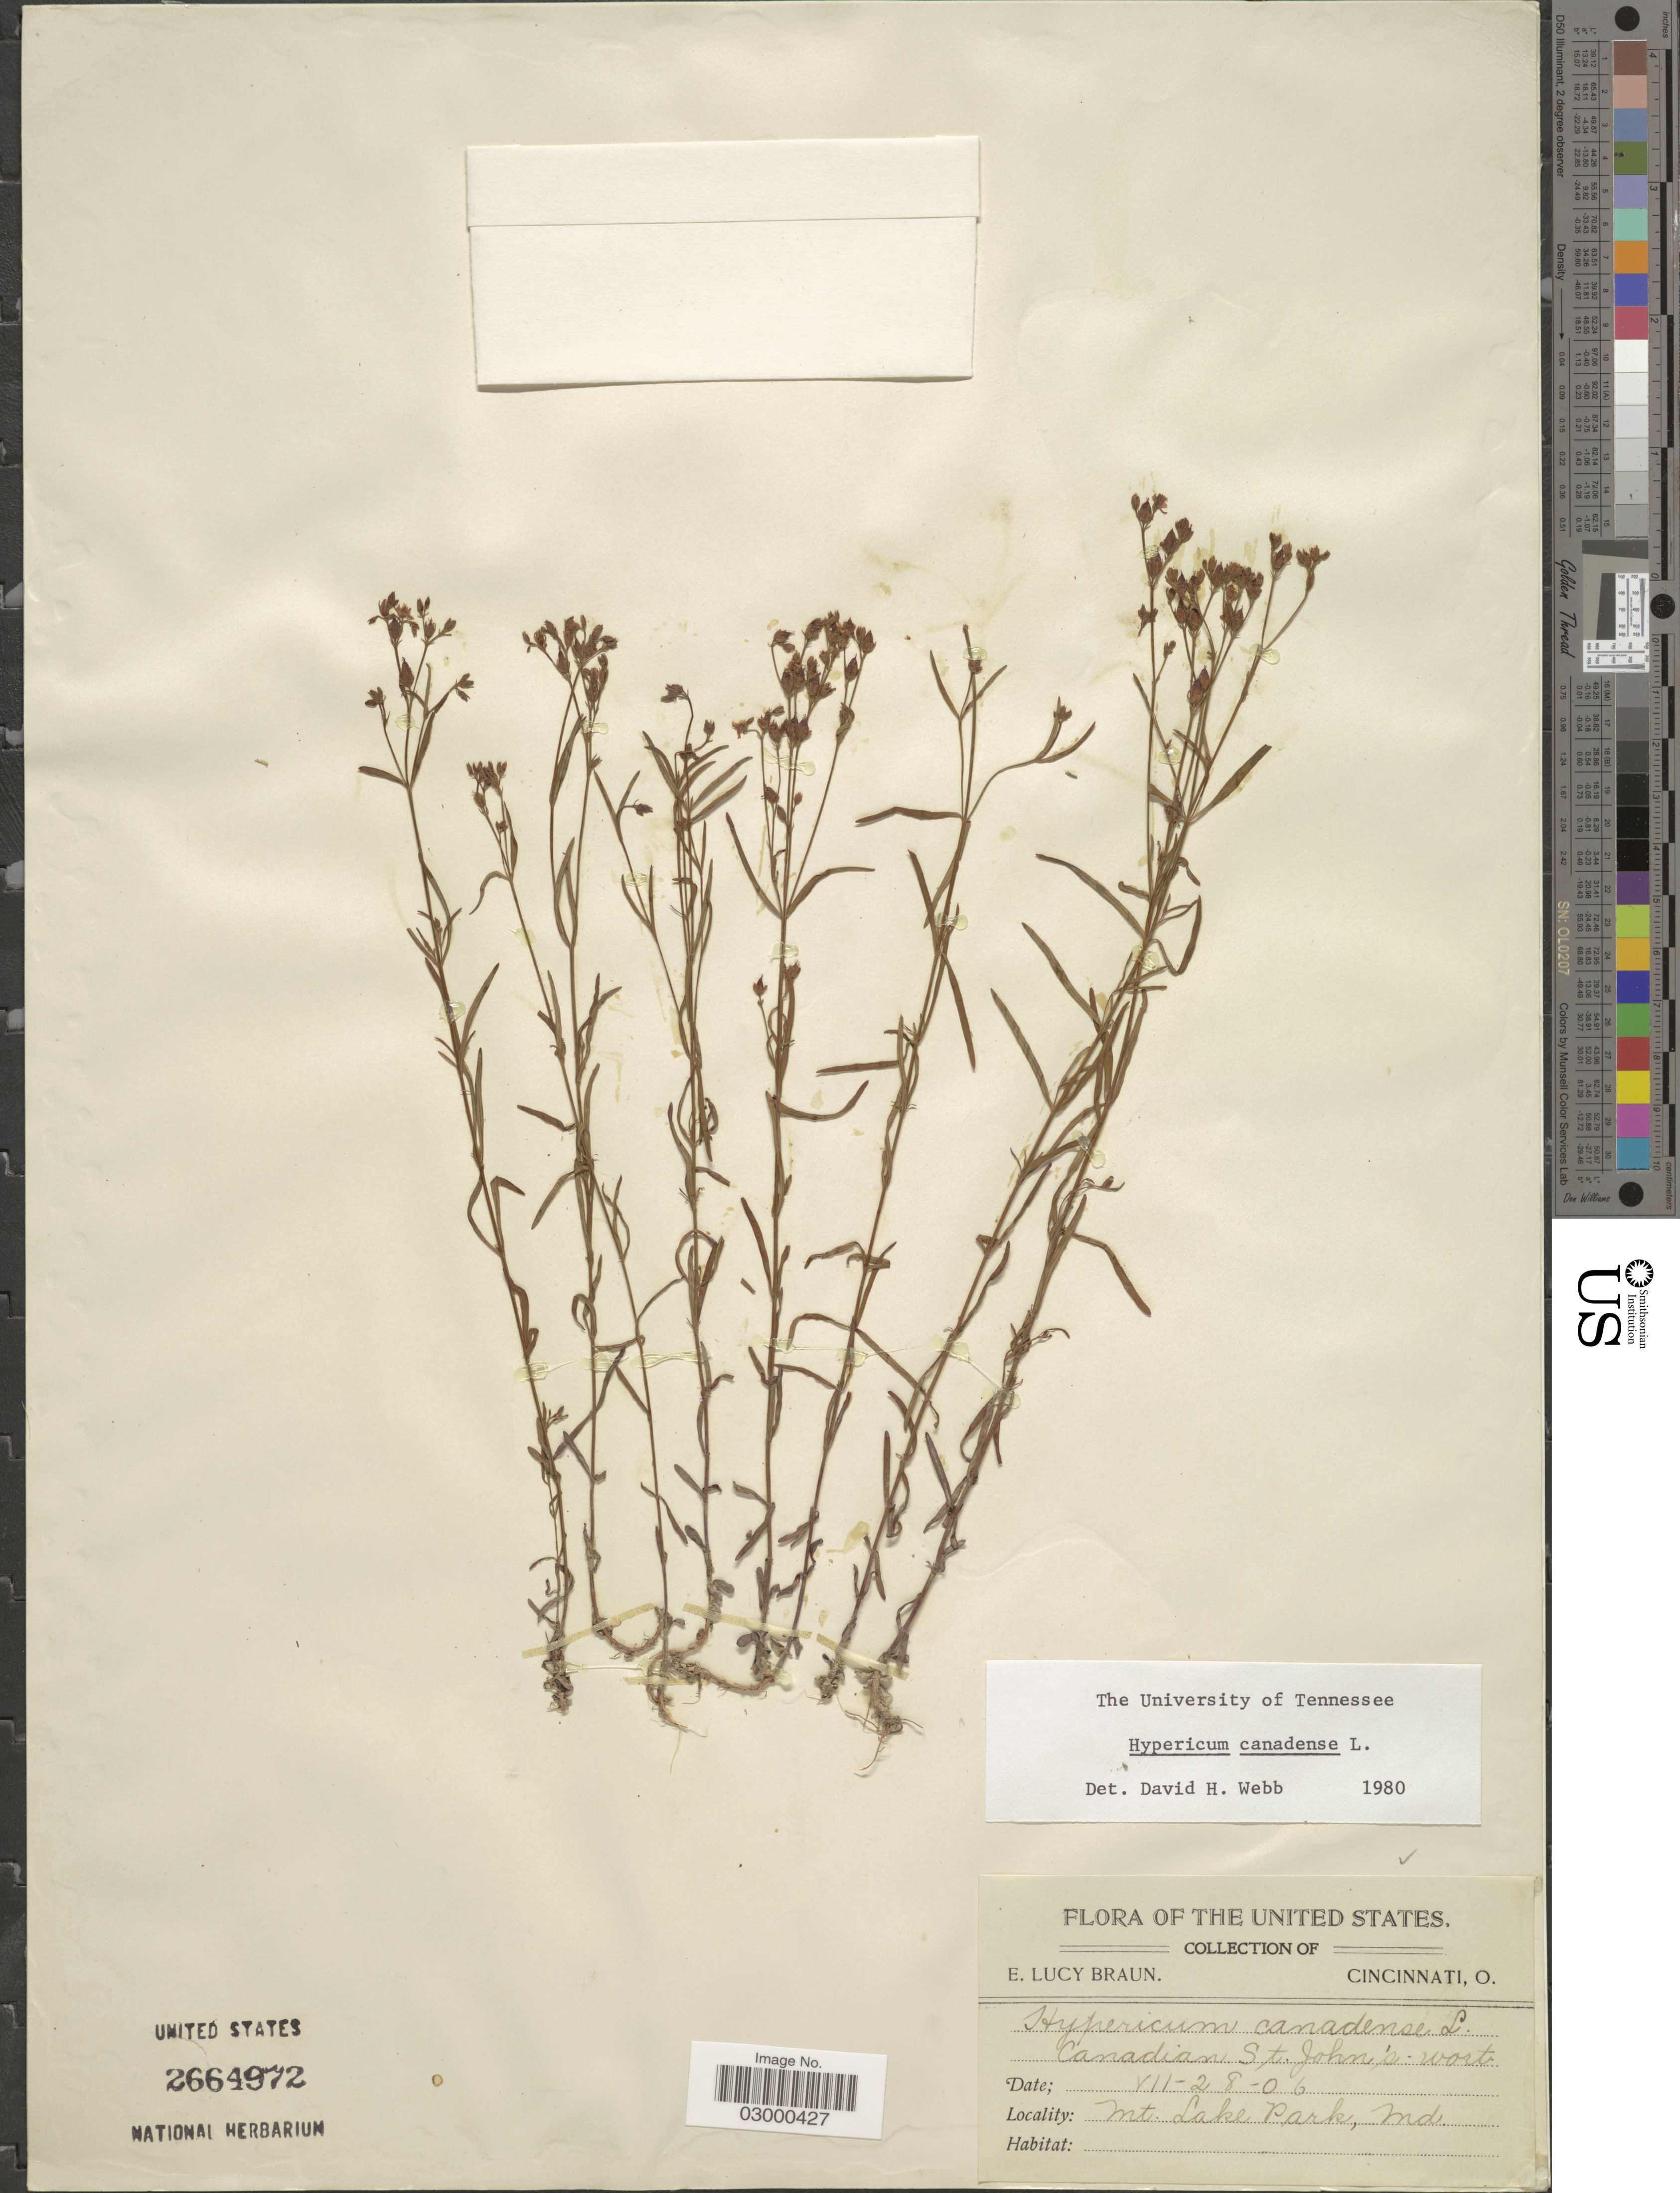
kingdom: Plantae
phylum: Tracheophyta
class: Magnoliopsida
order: Malpighiales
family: Hypericaceae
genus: Hypericum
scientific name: Hypericum canadense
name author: L.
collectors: E. L. Braun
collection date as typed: Transcribed d/m/y: 28/7/6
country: United States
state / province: Maryland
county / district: Garrett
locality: Mt. Lake Park.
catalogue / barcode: US 2664972